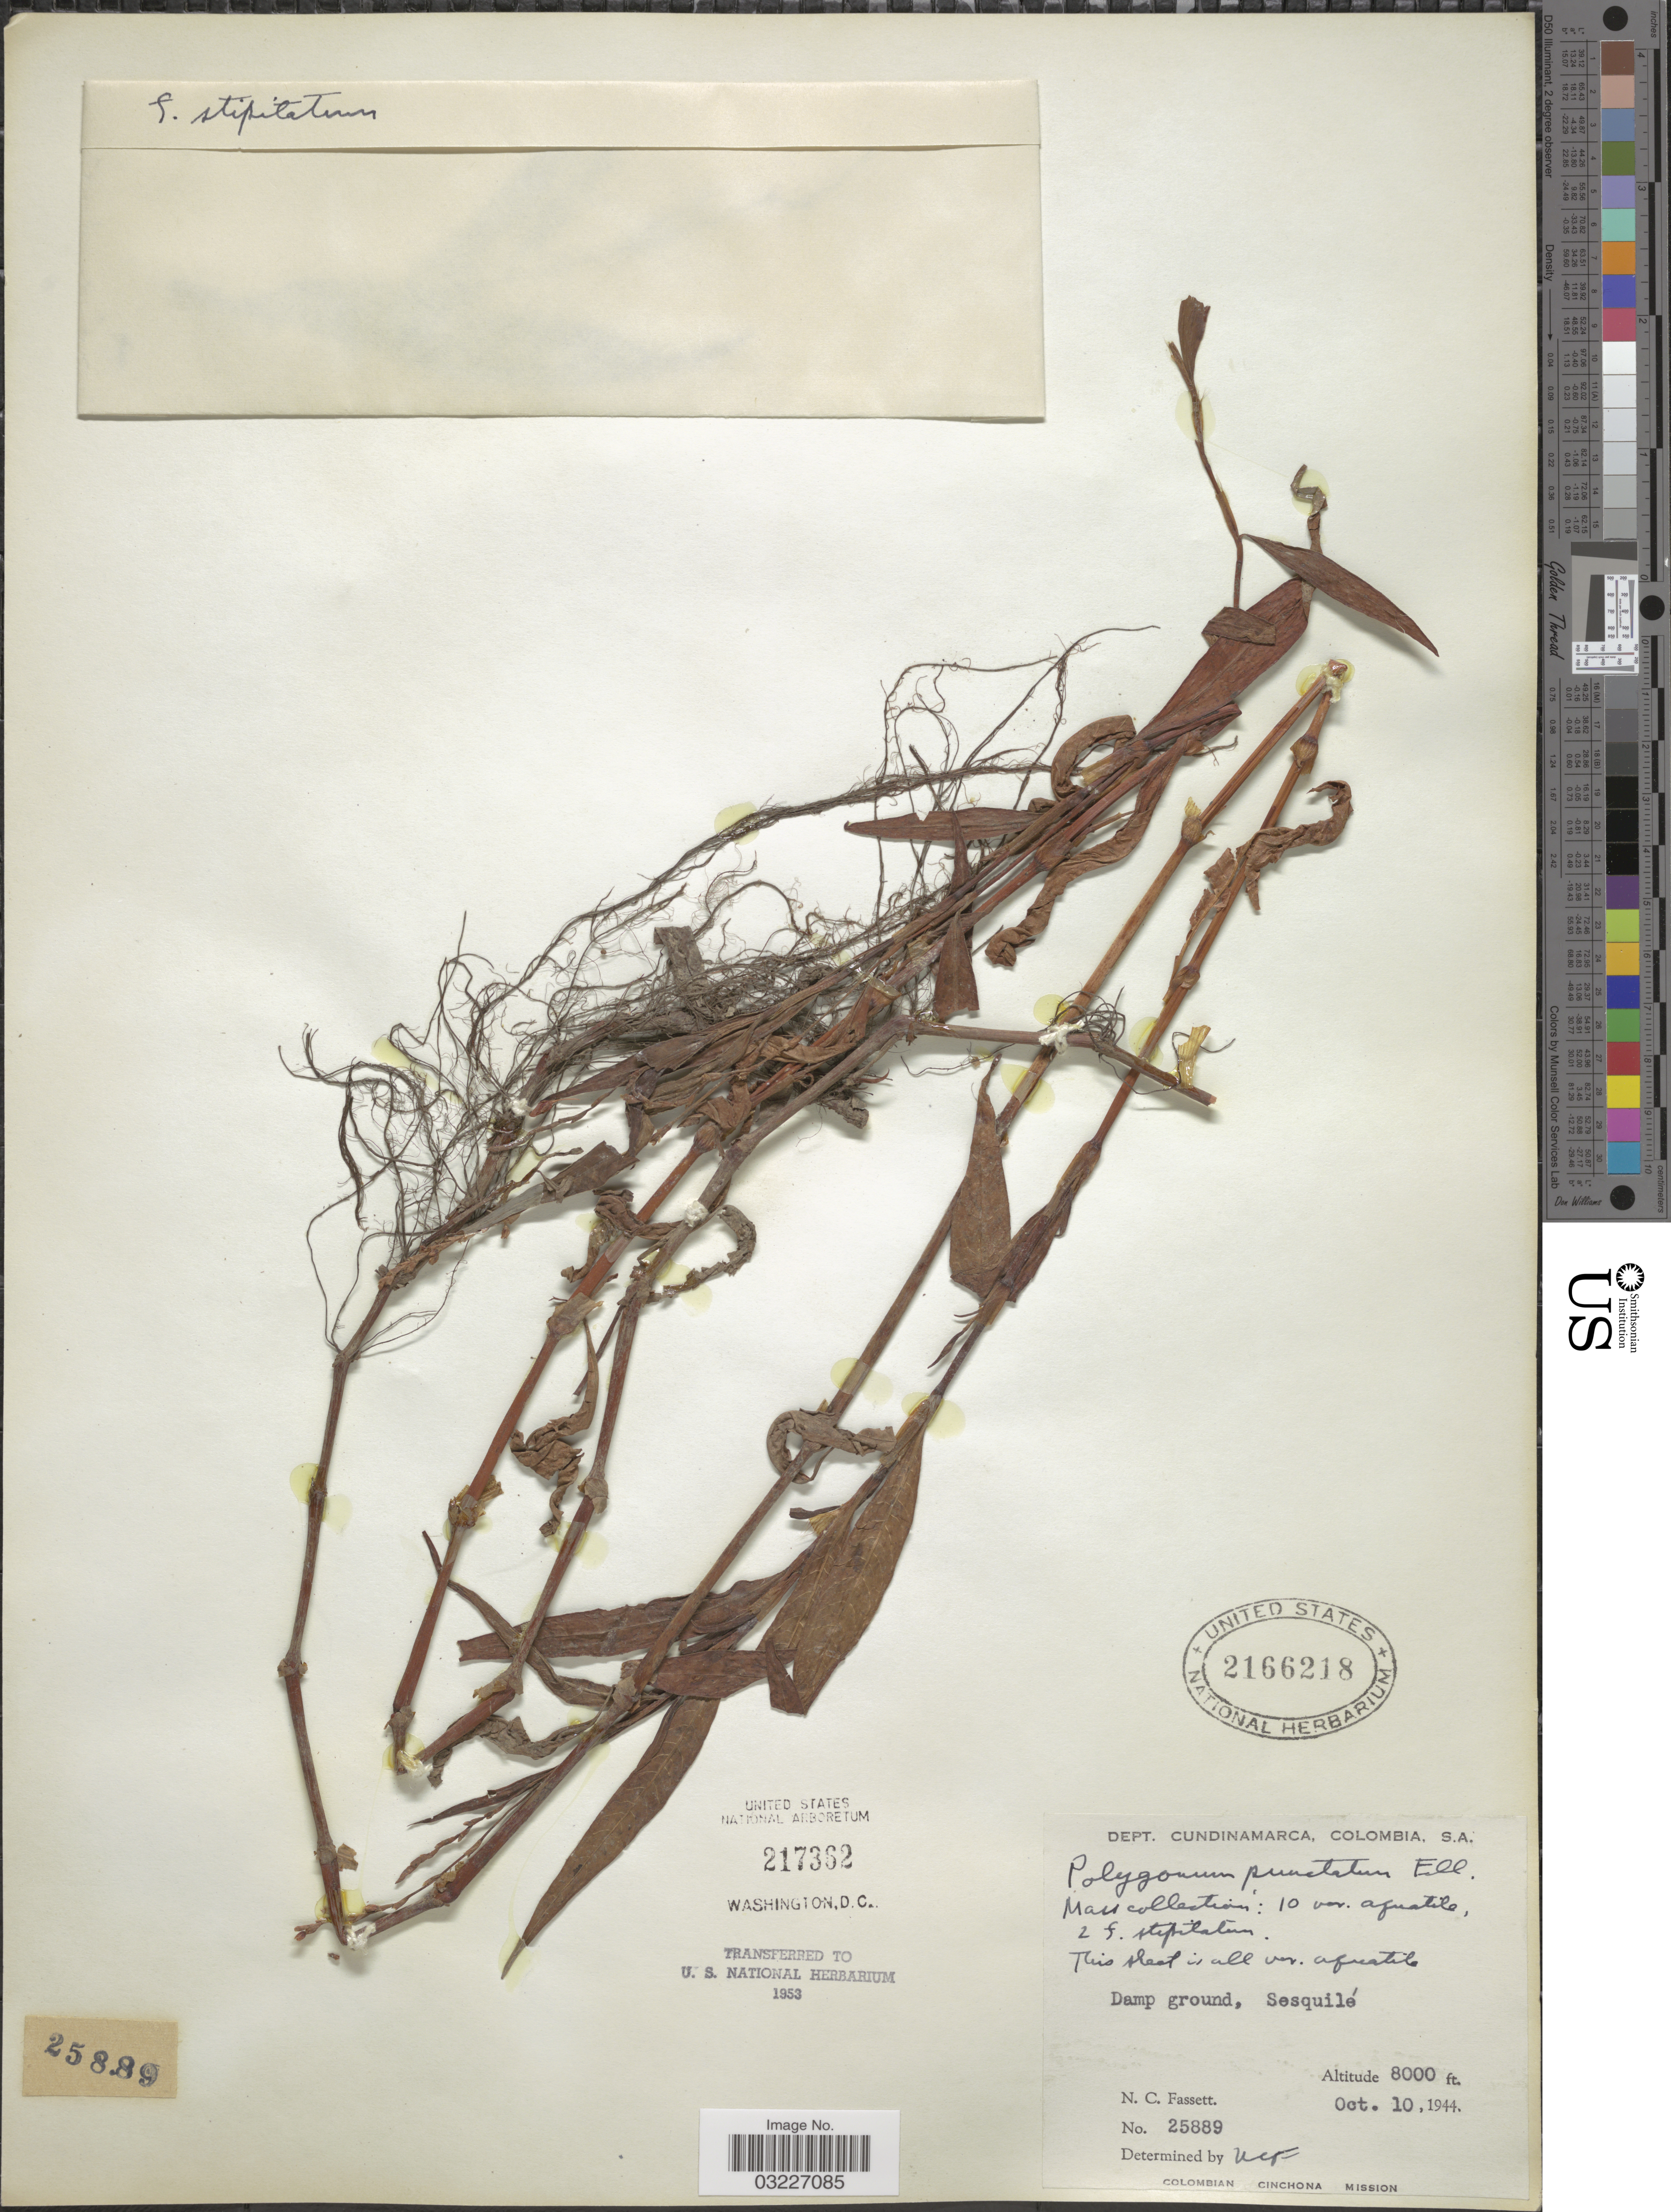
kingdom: Plantae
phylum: Tracheophyta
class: Magnoliopsida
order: Caryophyllales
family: Polygonaceae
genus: Polygonum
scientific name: Polygonum opelousanum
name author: Riddell ex Small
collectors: N. C. Fassett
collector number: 25889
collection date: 1944-10-10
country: Colombia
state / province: Cundinamarca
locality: Dept. Cundinamarca. Sesquilé.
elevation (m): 2438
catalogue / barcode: US 2166218